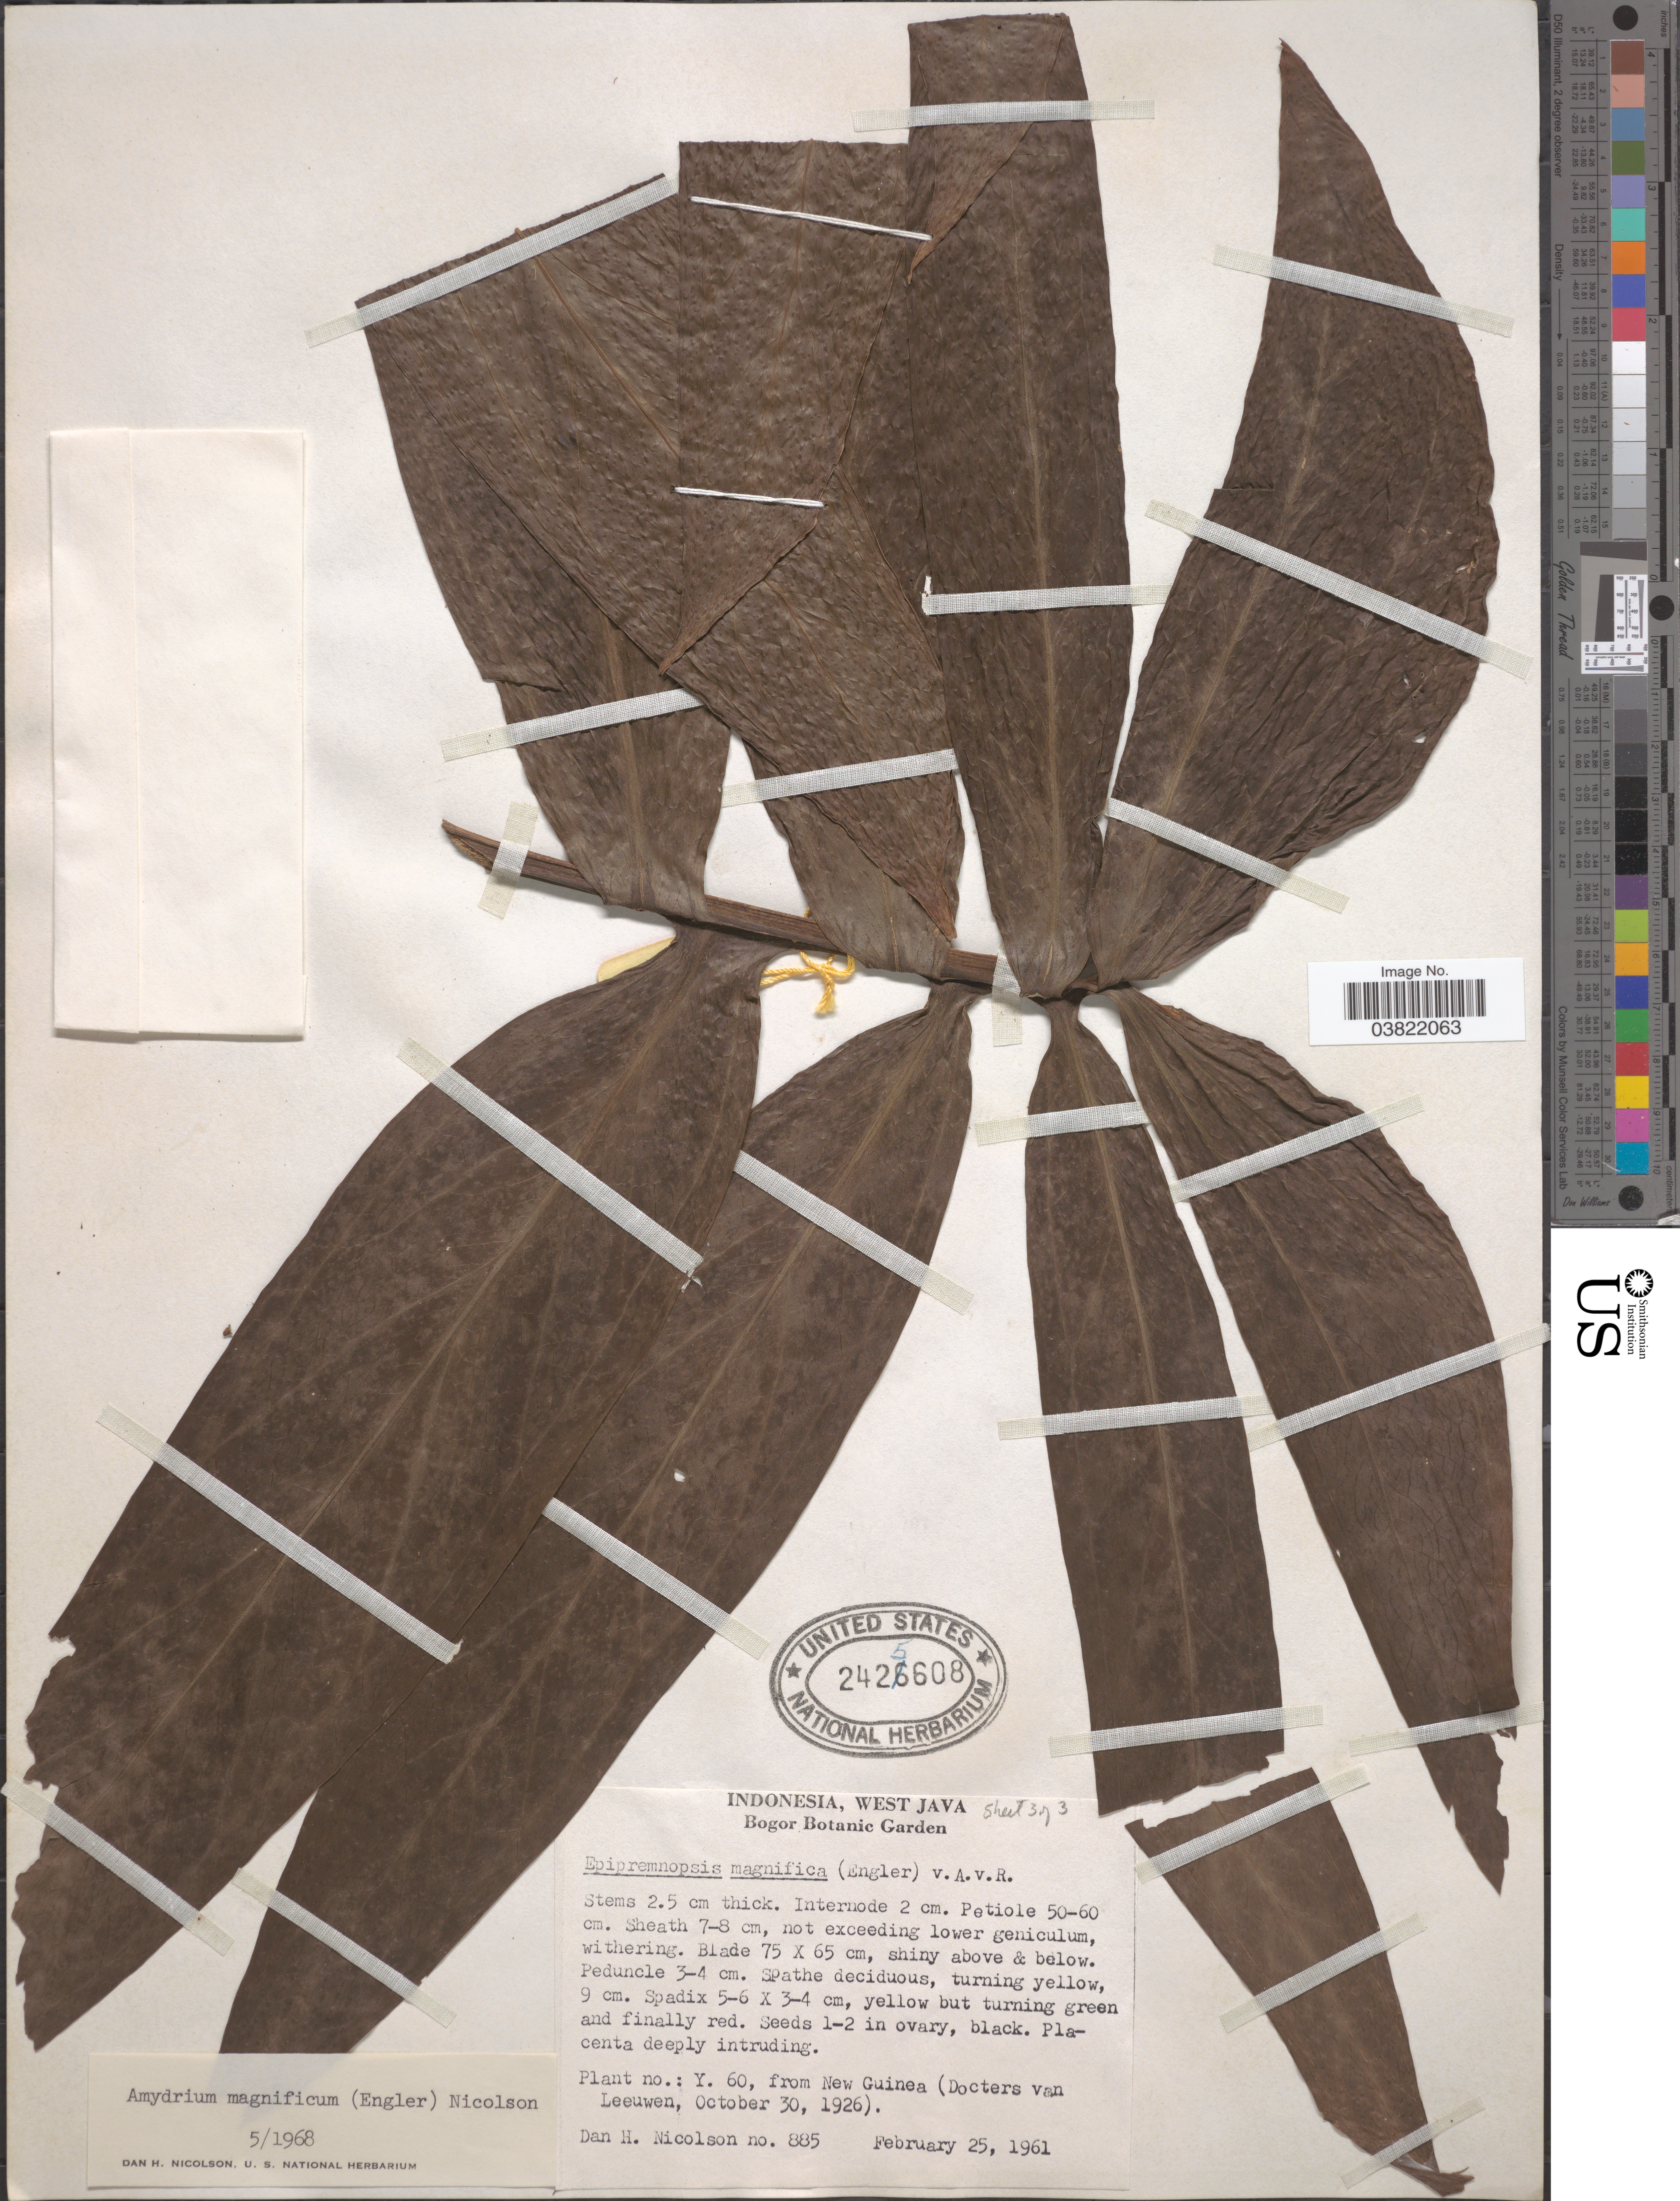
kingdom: Plantae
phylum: Tracheophyta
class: Liliopsida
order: Alismatales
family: Araceae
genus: Amydrium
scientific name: Amydrium magnificum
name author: (Engl.) Nicolson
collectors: D. H. Nicolson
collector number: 885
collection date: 1961-02-25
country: Indonesia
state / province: Java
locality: West Java, Bogor Botanic Garden.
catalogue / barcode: US 2425608